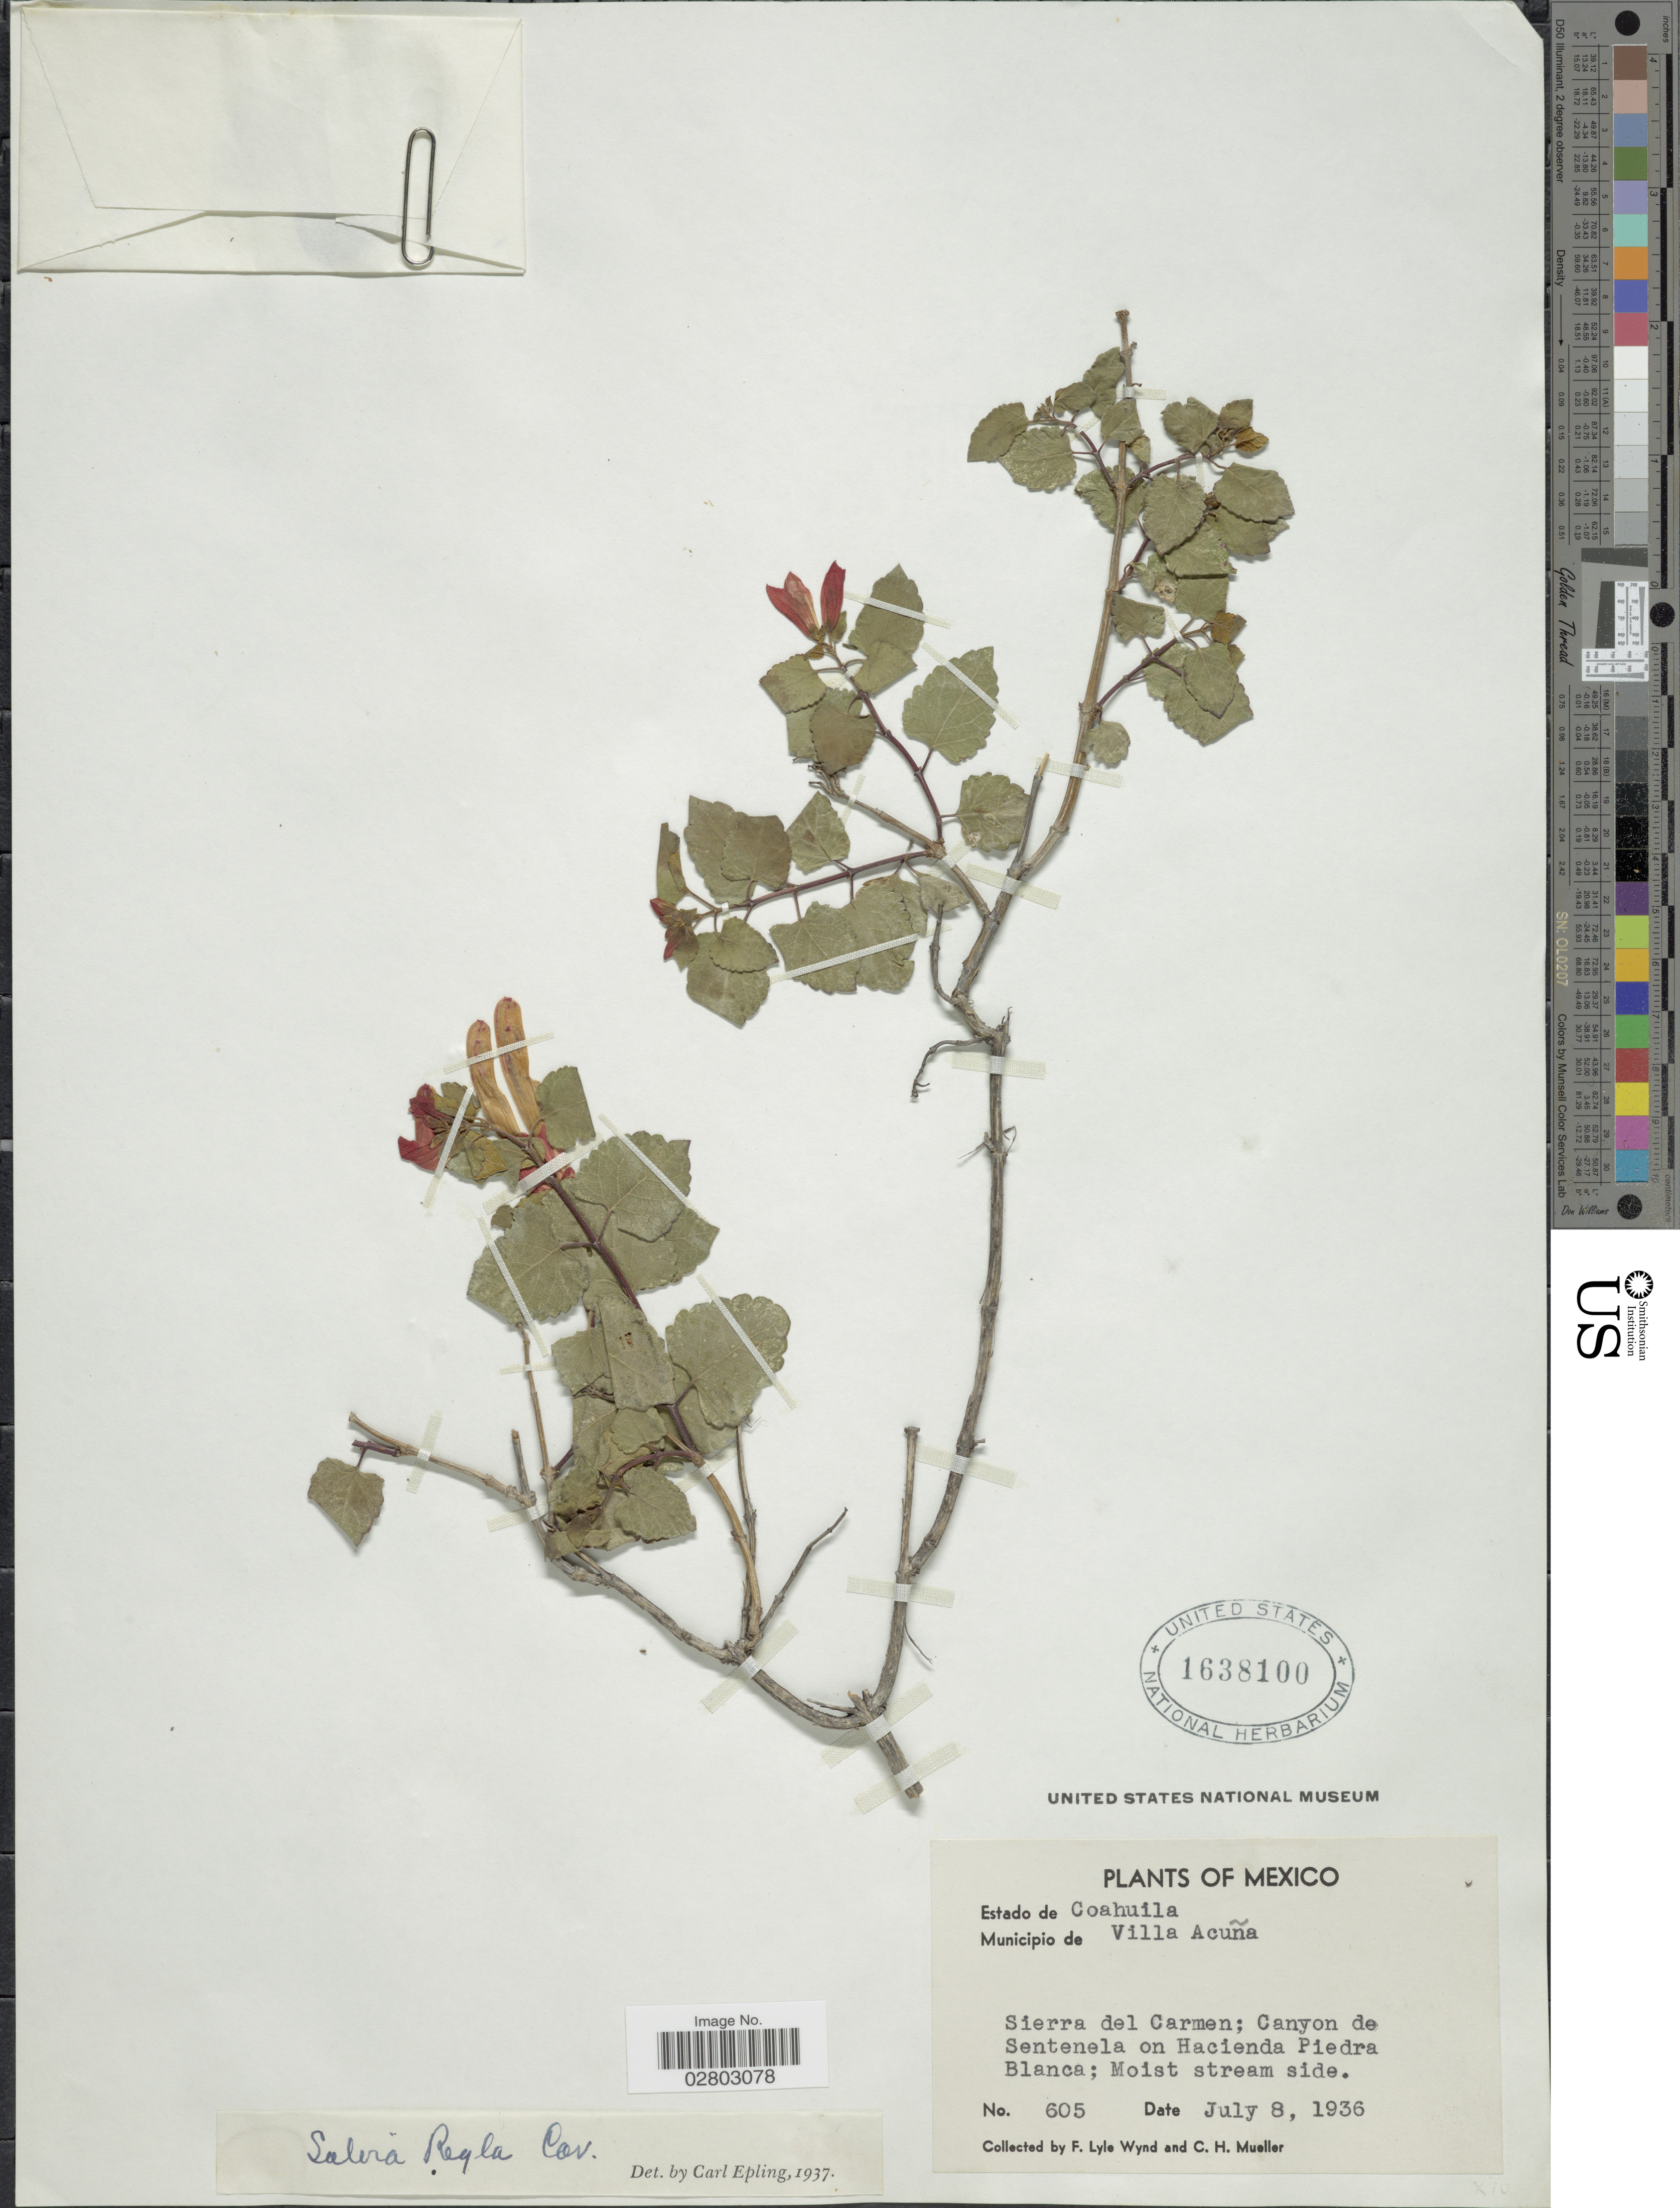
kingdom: Plantae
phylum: Tracheophyta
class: Magnoliopsida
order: Lamiales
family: Lamiaceae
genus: Salvia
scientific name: Salvia regla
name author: Cav.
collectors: F. L. Wynd & C. H. Mueller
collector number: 605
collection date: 1936-07-08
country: Mexico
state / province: Coahuila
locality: Estado de Coahuila, Municipio de Villa Acuña, Sierra del Carmen; Canyon de Sentenela on Hacienda Piedra Blanca.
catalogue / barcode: US 1638100